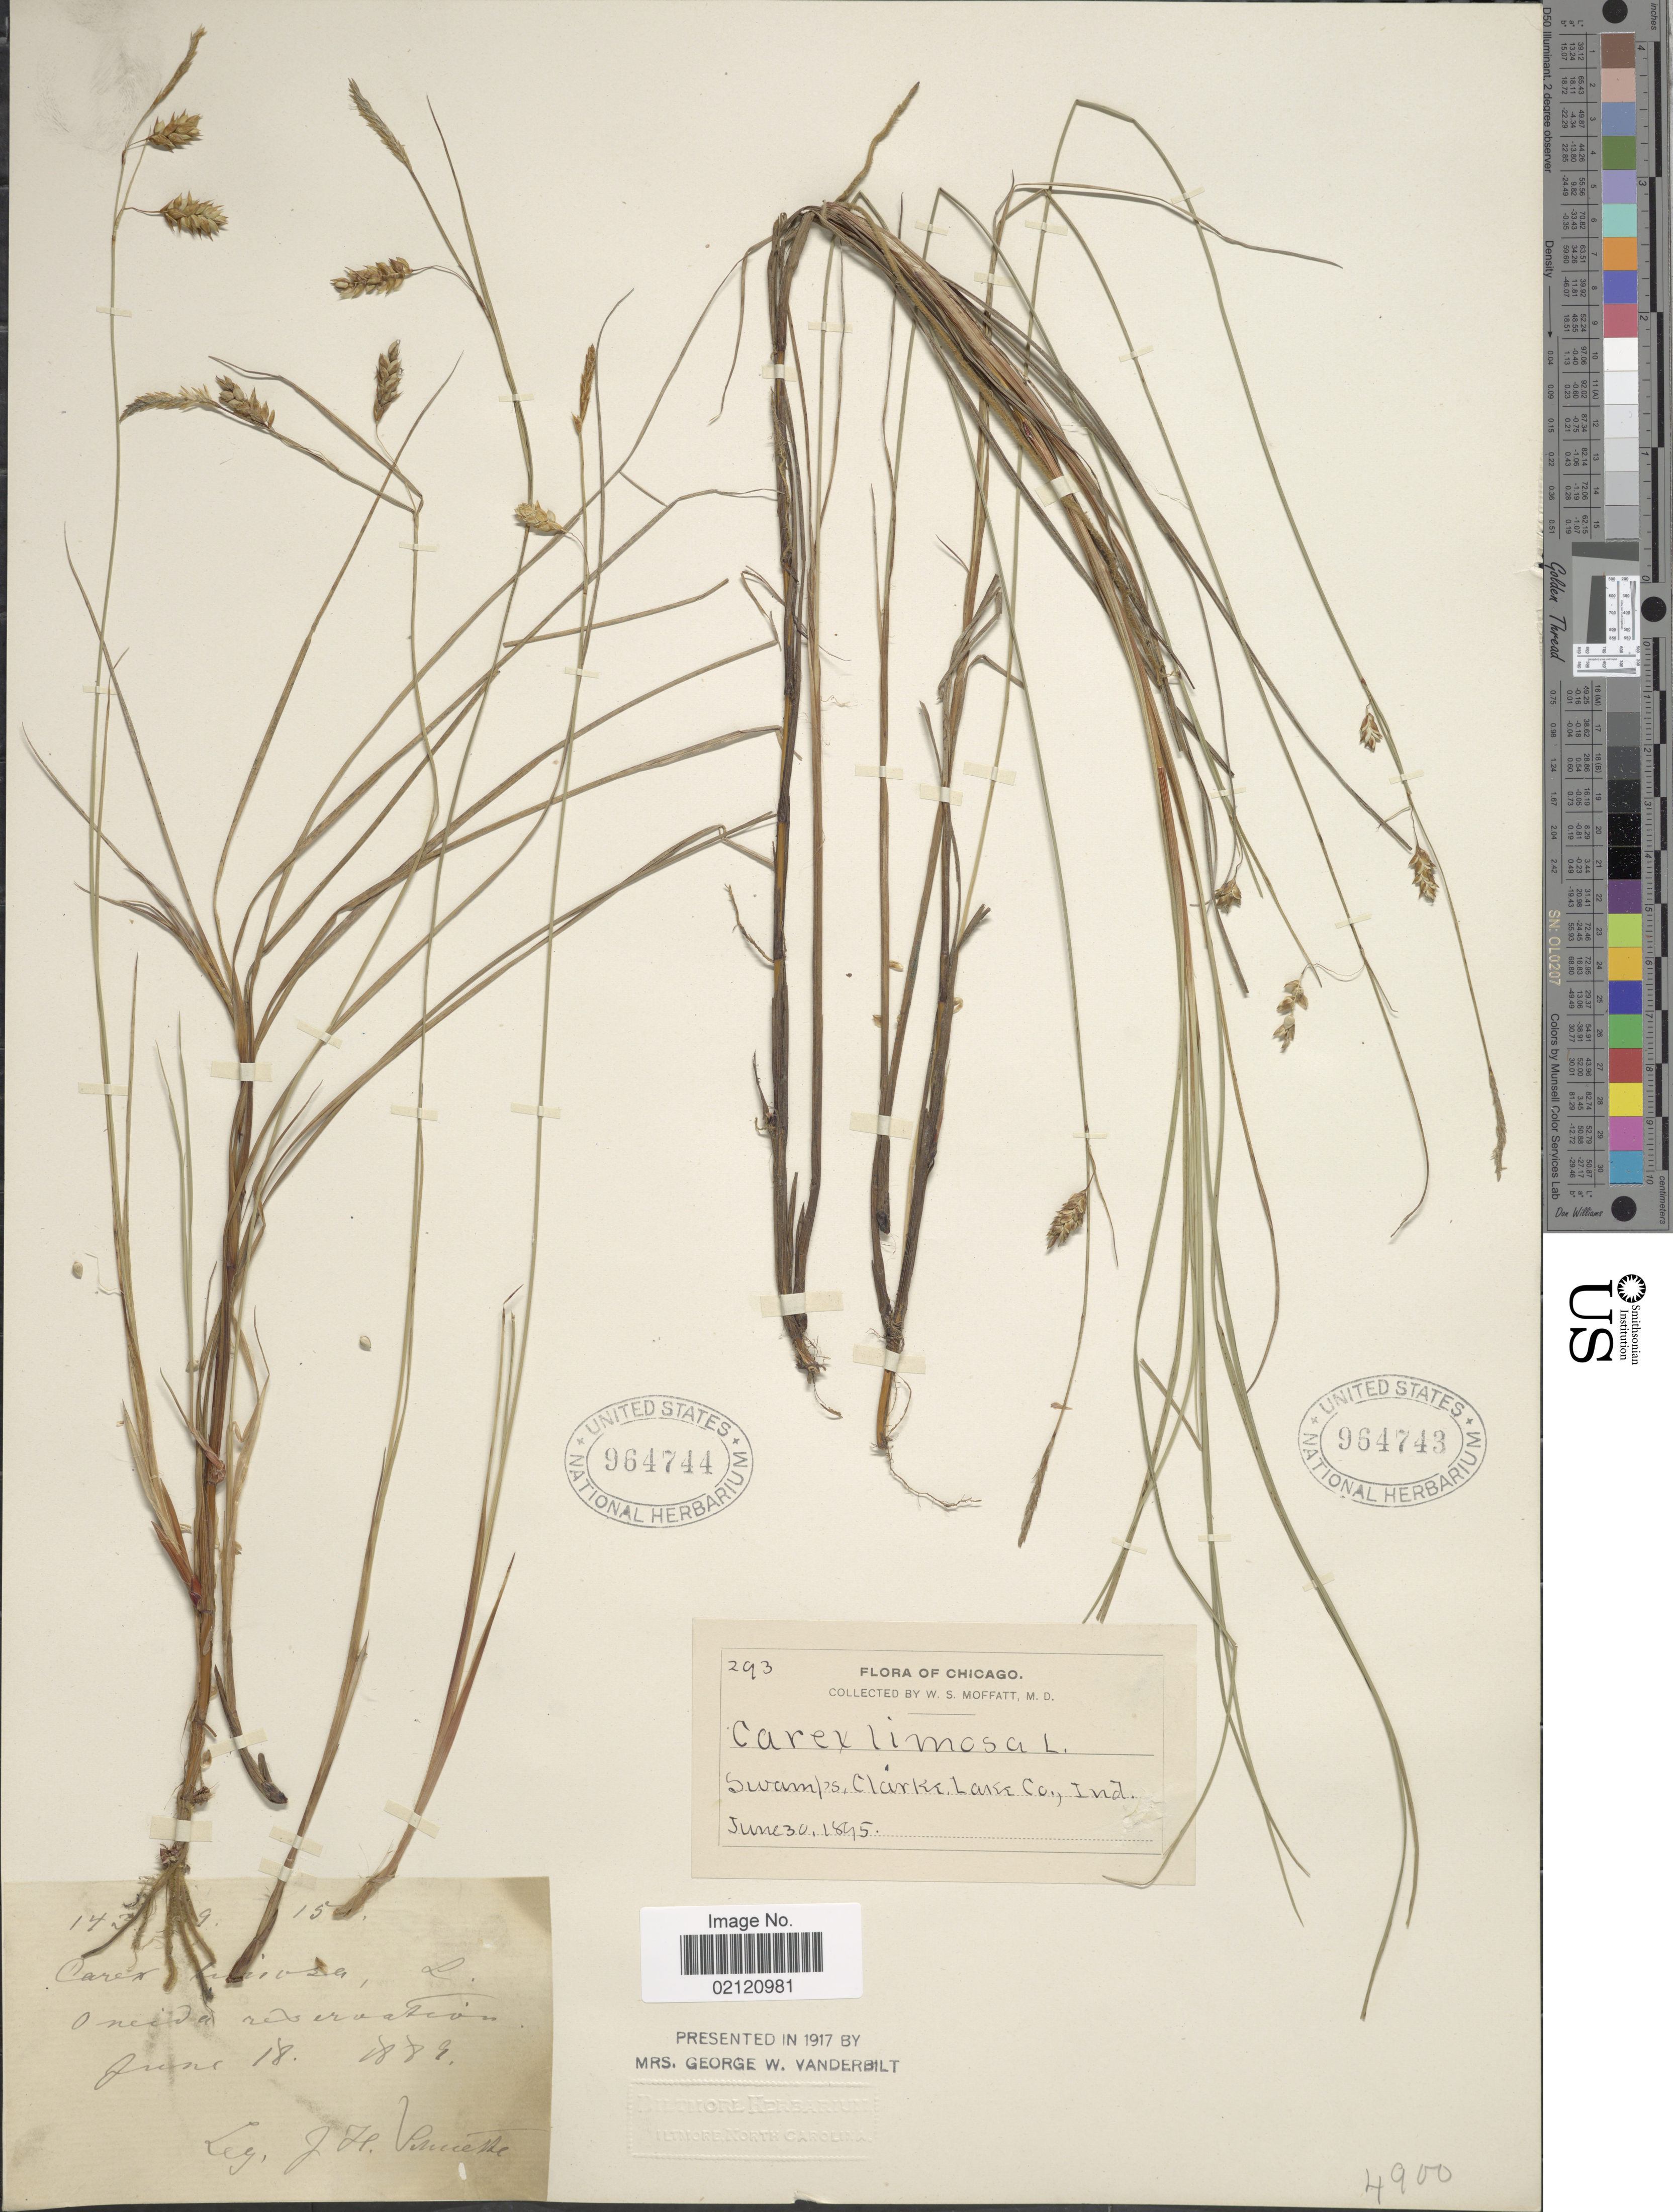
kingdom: Plantae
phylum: Tracheophyta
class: Liliopsida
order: Poales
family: Cyperaceae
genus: Carex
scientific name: Carex limosa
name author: L.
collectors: W. Moffatt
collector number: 293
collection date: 1895-06-30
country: United States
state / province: Indiana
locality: Chicago, Clarke Lake Co., Ind.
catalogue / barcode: US 964743-2